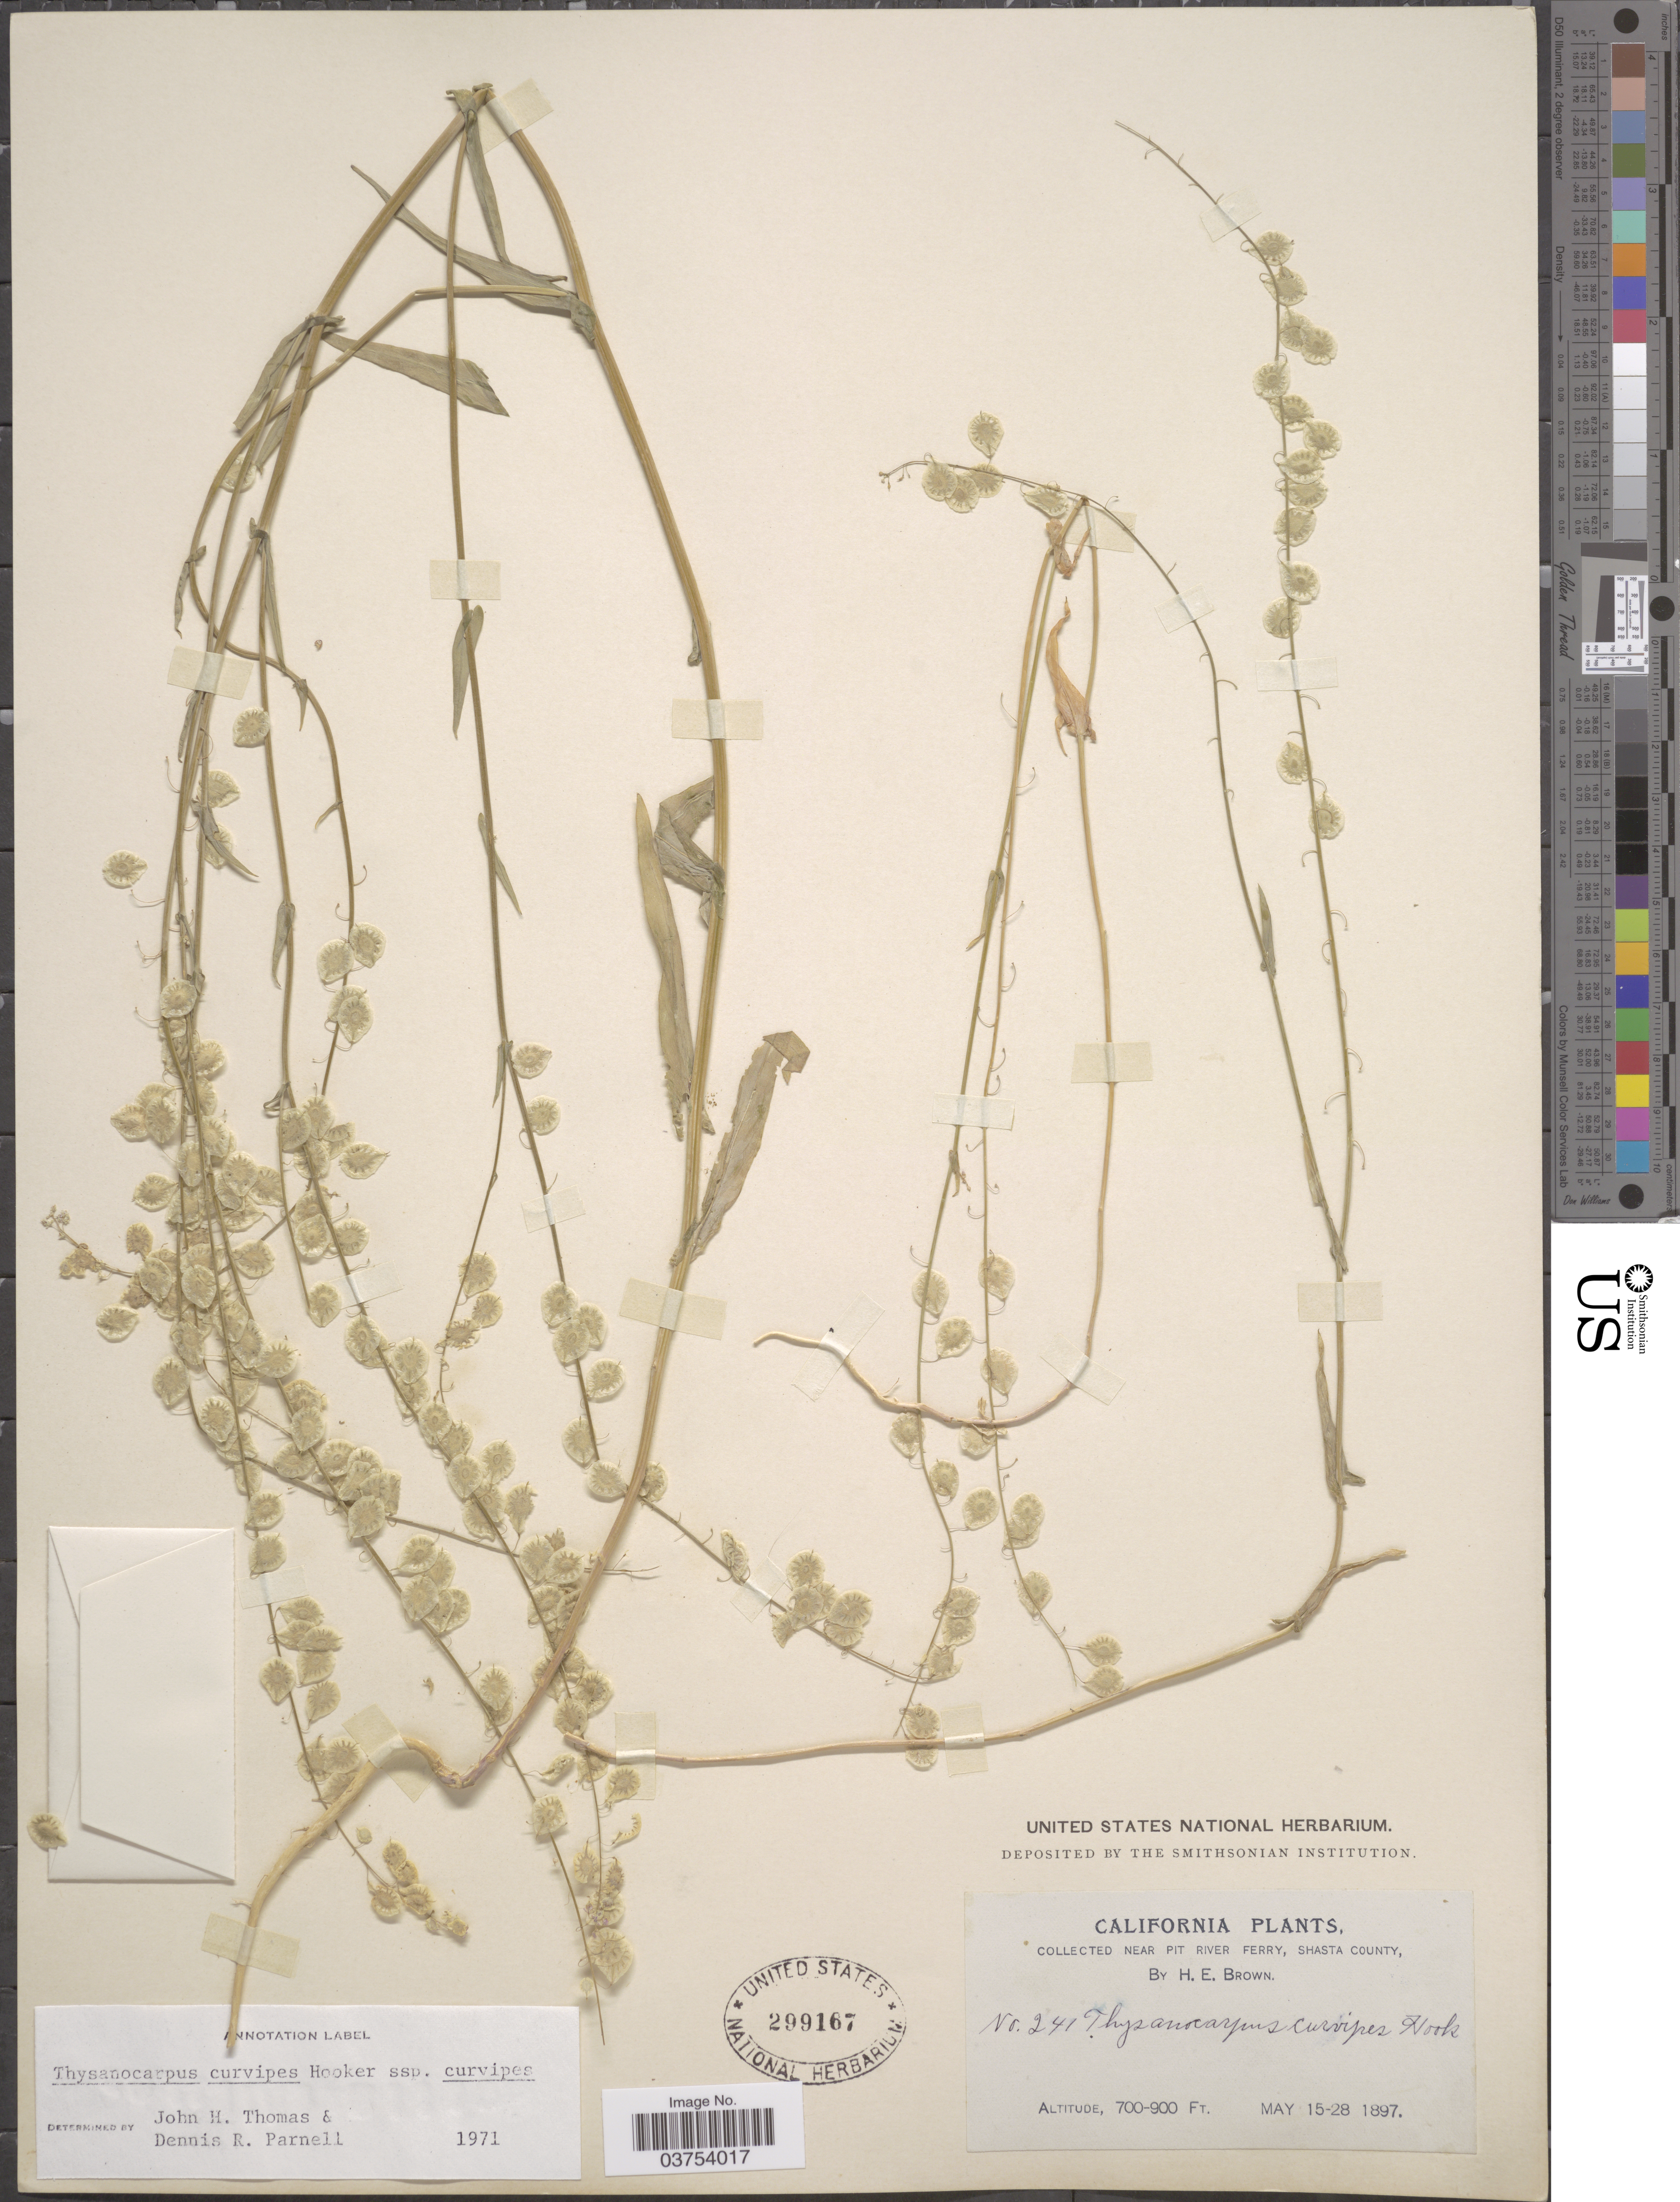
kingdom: Plantae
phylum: Tracheophyta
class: Magnoliopsida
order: Brassicales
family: Brassicaceae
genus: Thysanocarpus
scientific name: Thysanocarpus curvipes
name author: Hook.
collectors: H. E. Brown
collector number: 241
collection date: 1897-05-15/1897-05-28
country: United States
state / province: California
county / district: Shasta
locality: Near Pit River Ferry, Shasta County.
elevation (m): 213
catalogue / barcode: US 299167